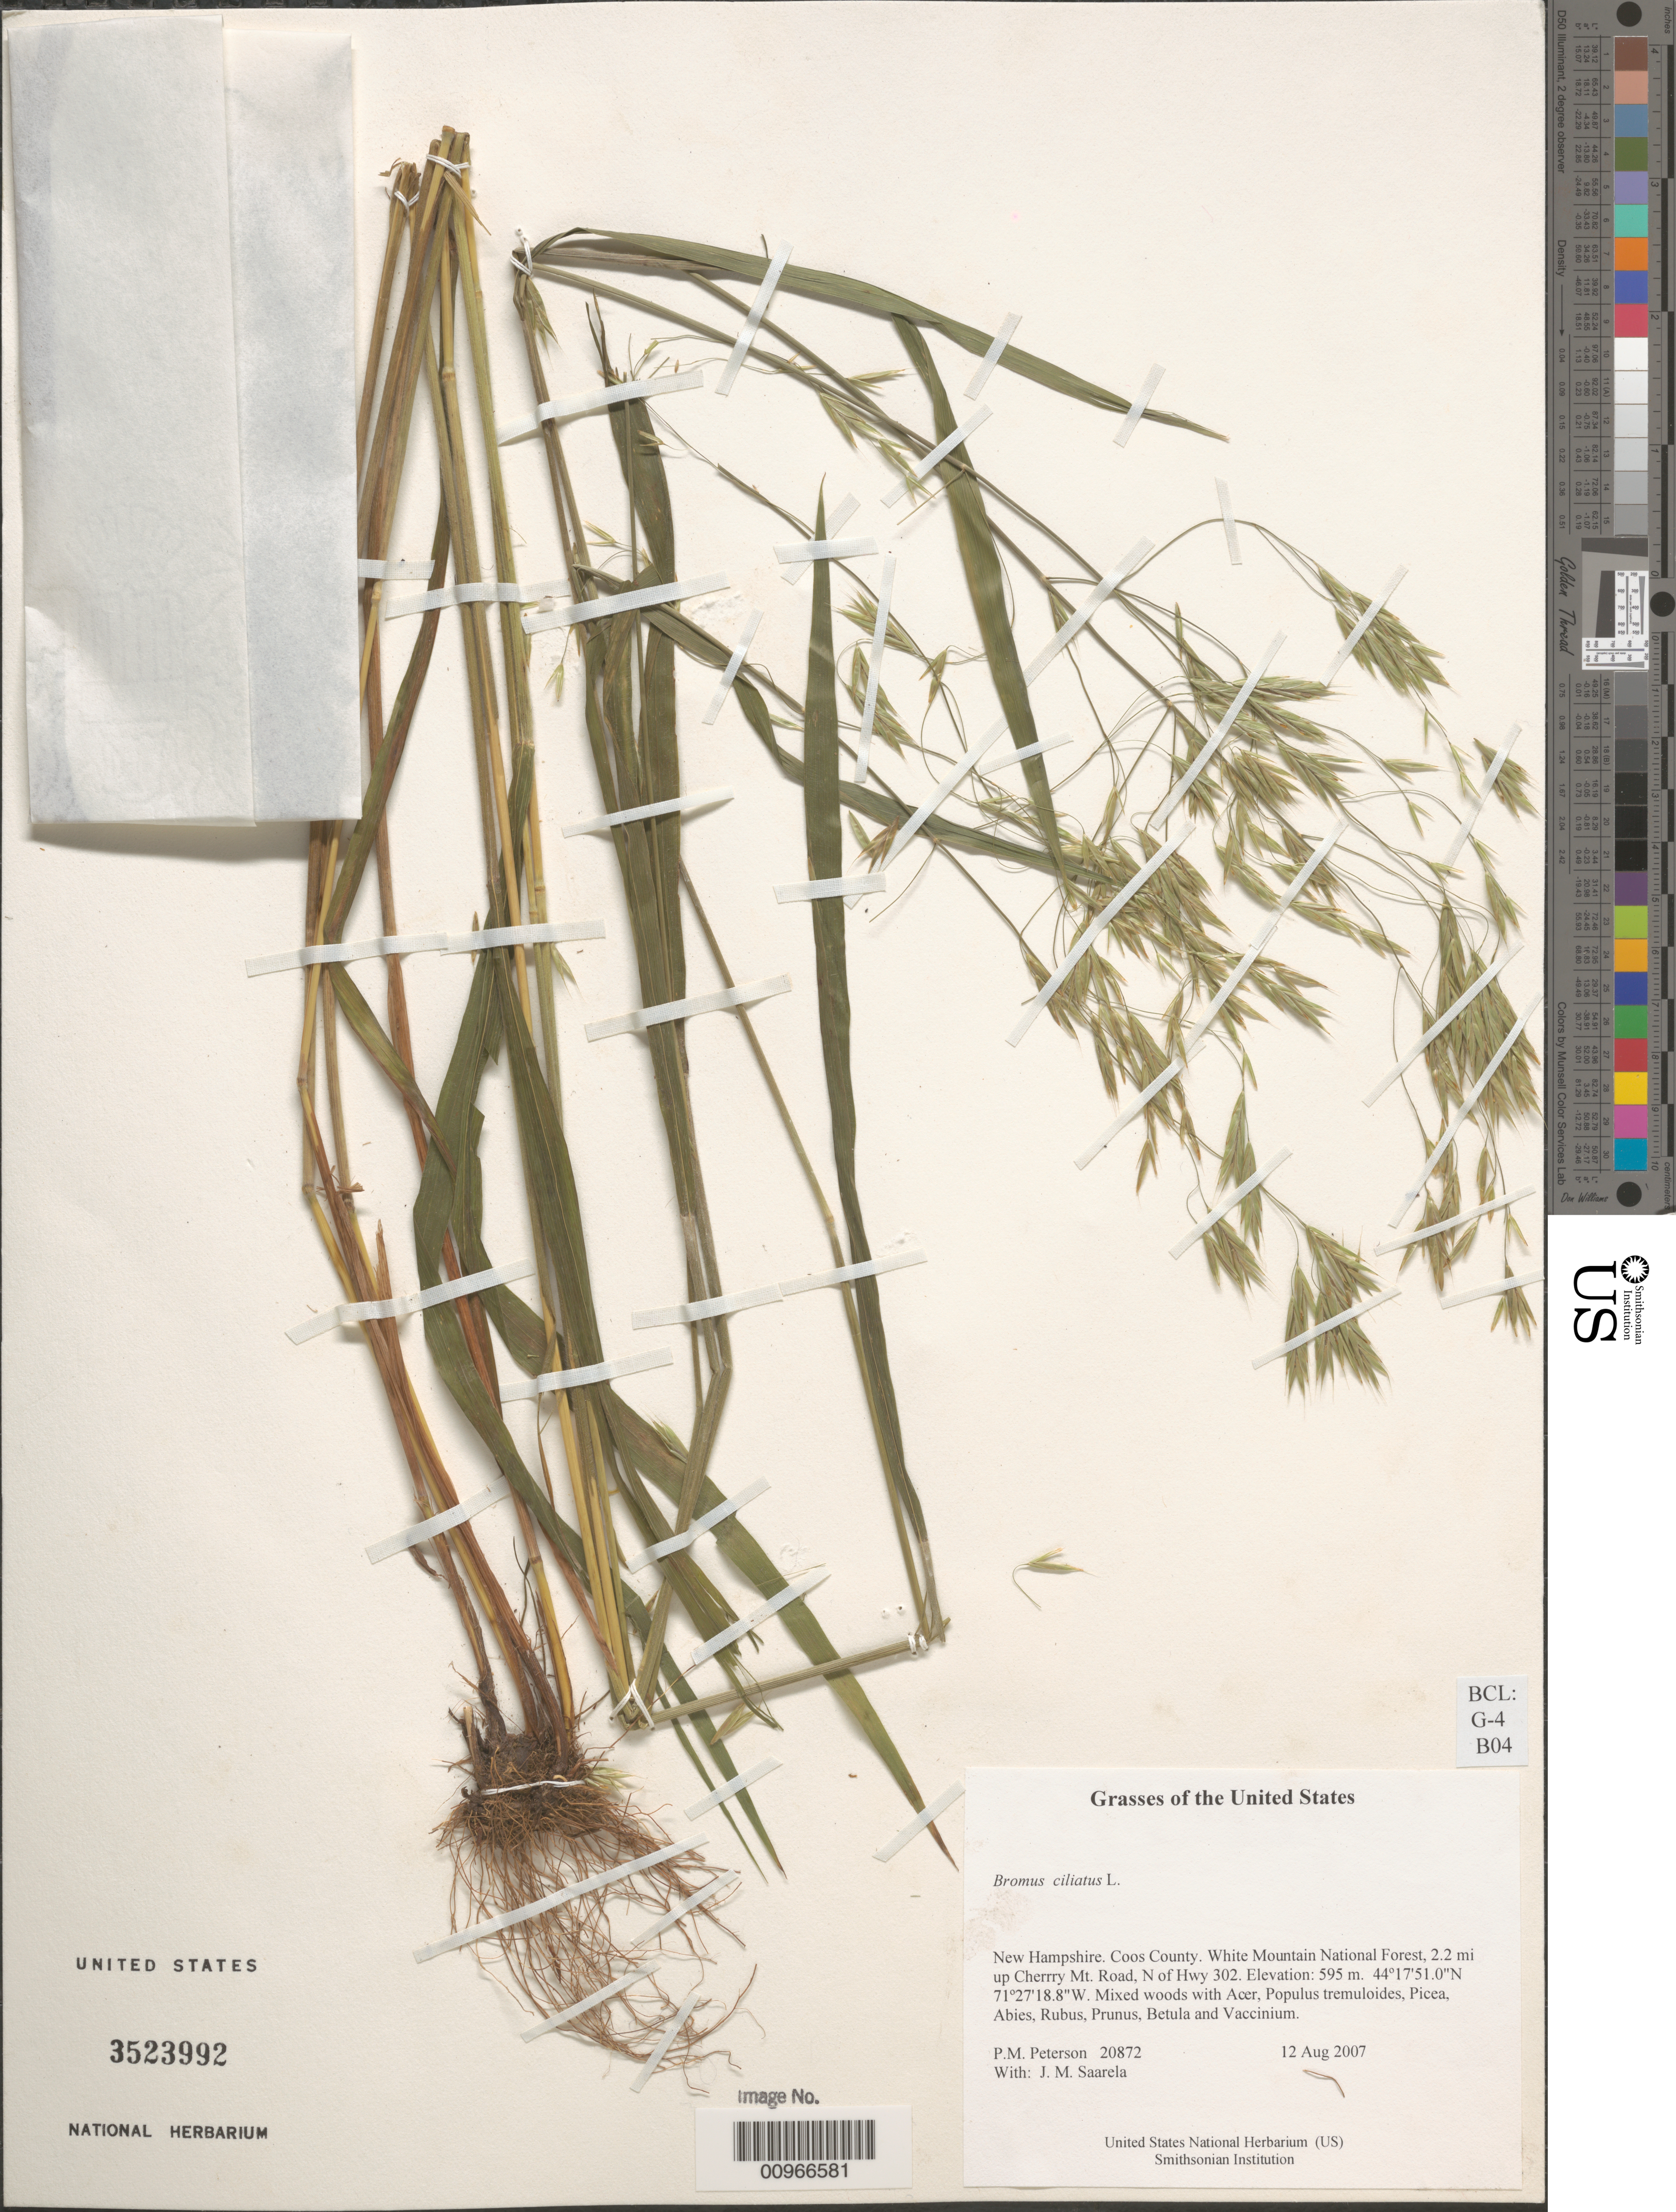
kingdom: Plantae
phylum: Tracheophyta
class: Liliopsida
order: Poales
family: Poaceae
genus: Bromus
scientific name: Bromus ciliatus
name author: L.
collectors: P. M. Peterson & J. Saarela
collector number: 20872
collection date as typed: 12 Aug 2007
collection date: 2007-08-12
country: United States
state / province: New Hampshire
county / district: Coos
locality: White Mountain National Forest, 2.2 mi up Cherrry Mt. Road, N of Hwy 302.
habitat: Mixed woods with Acer, Populus tremuloides, Picea, Abies, Rubus, Prunus, Betula and Vaccinium.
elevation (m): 595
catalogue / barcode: US 3523992